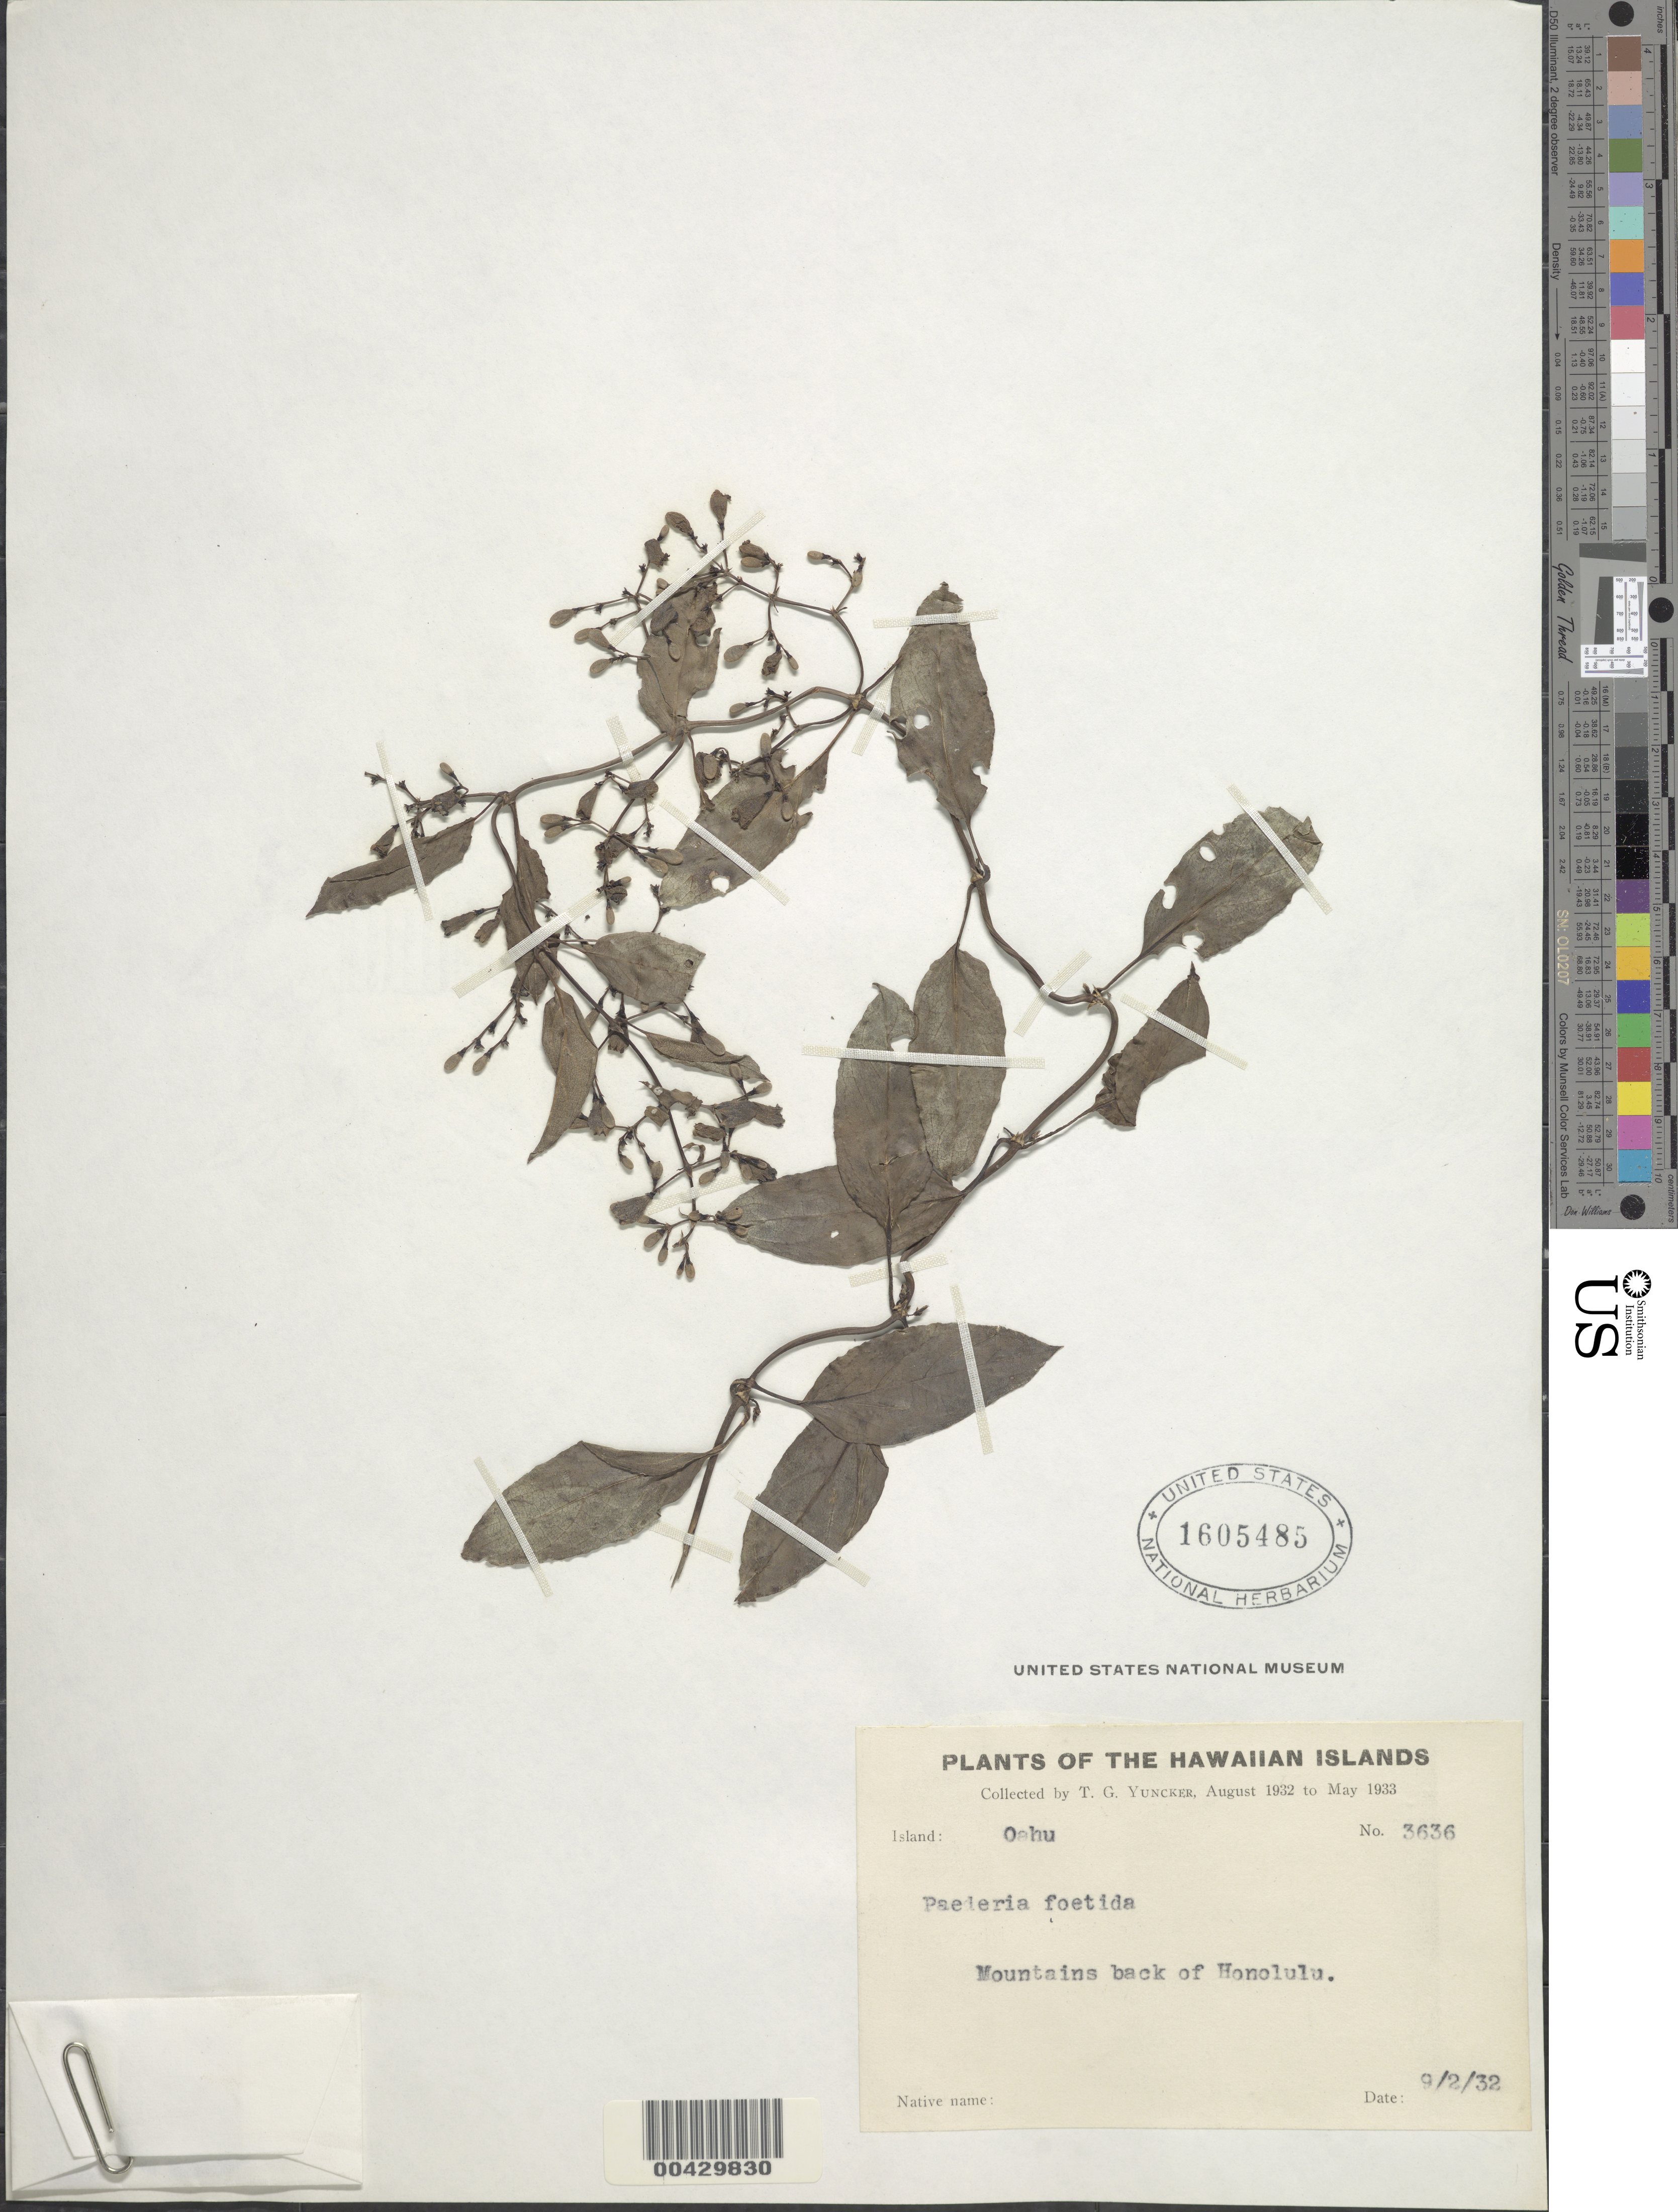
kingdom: Plantae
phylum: Tracheophyta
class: Magnoliopsida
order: Gentianales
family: Rubiaceae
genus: Paederia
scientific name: Paederia foetida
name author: L.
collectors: T. G. Yuncker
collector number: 3636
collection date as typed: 9 Feb 1932 or 2 Sep 1932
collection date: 1932-02-09 or 1932-09-02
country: United States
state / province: Hawaii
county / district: Honolulu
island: Oahu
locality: Mountains back of Honolulu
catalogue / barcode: US 1605485